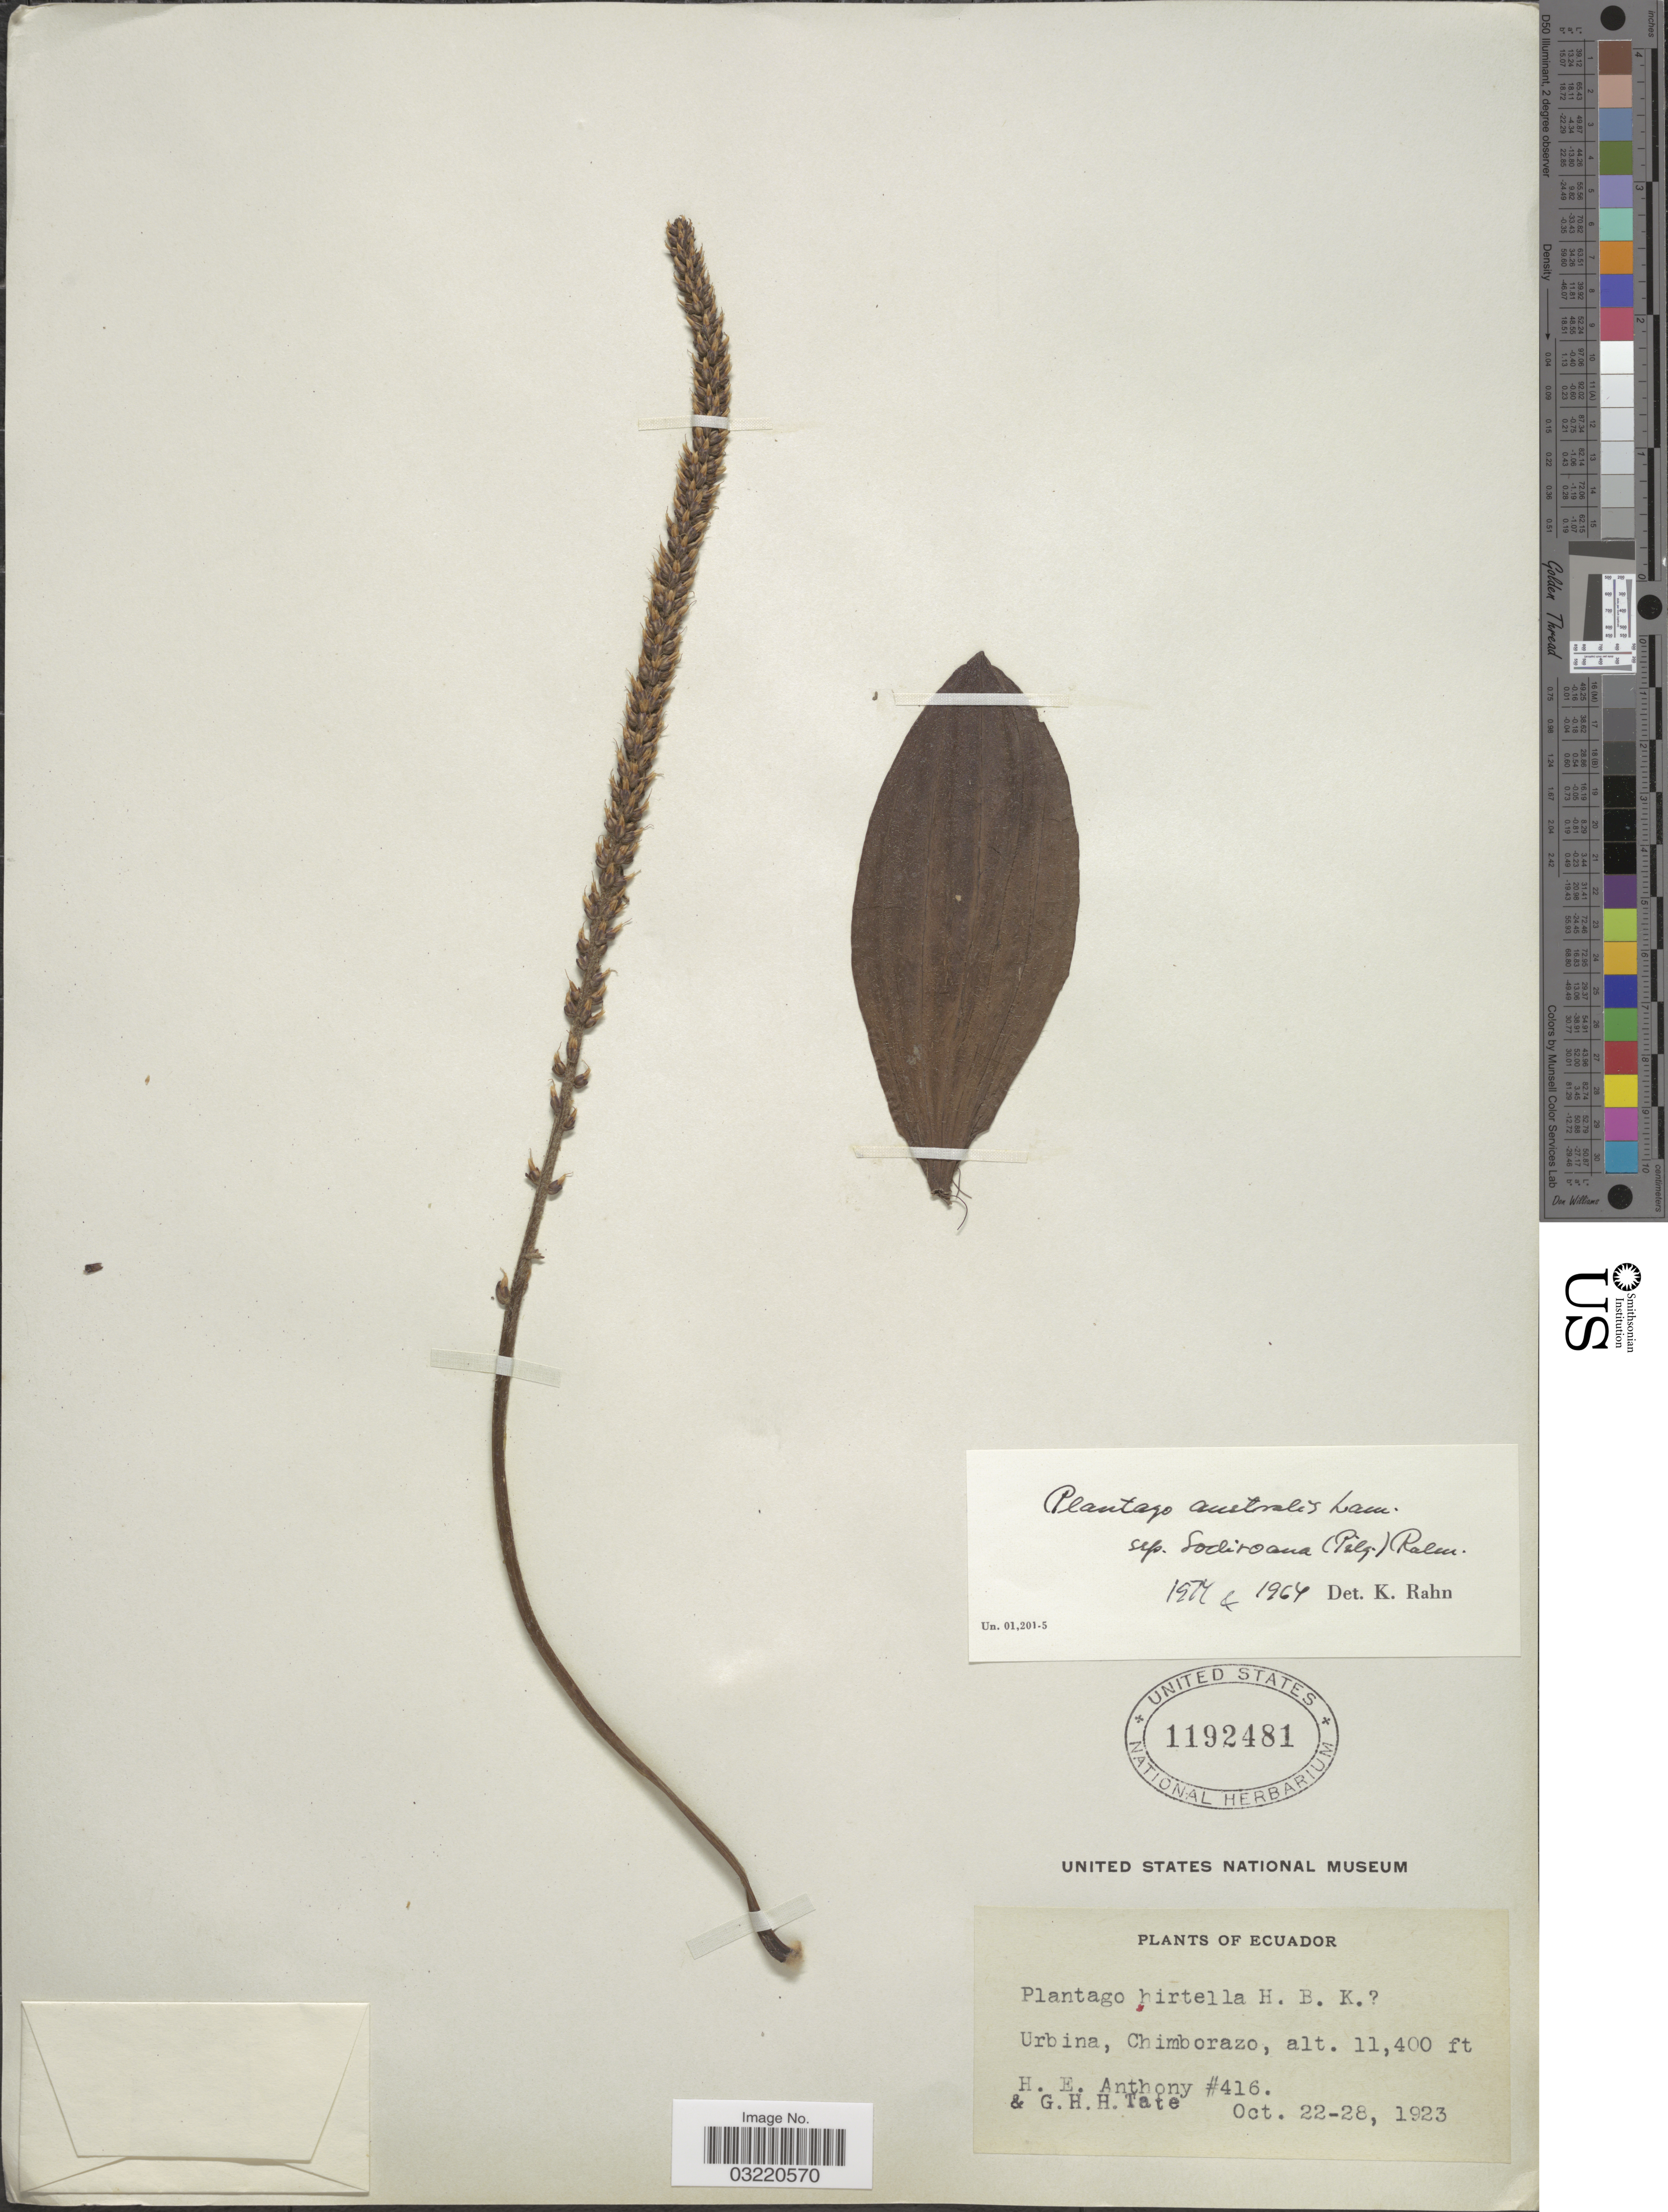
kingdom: Plantae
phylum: Tracheophyta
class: Magnoliopsida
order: Lamiales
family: Plantaginaceae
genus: Plantago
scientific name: Plantago australis subsp. sodiroana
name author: (Pilg.) Rahn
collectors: H. E. Anthony & G. H. H.Tate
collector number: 416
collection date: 1923-10-22/1923-10-28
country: Ecuador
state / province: Chimborazo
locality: Urbina.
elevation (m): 3475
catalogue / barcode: US 1192481